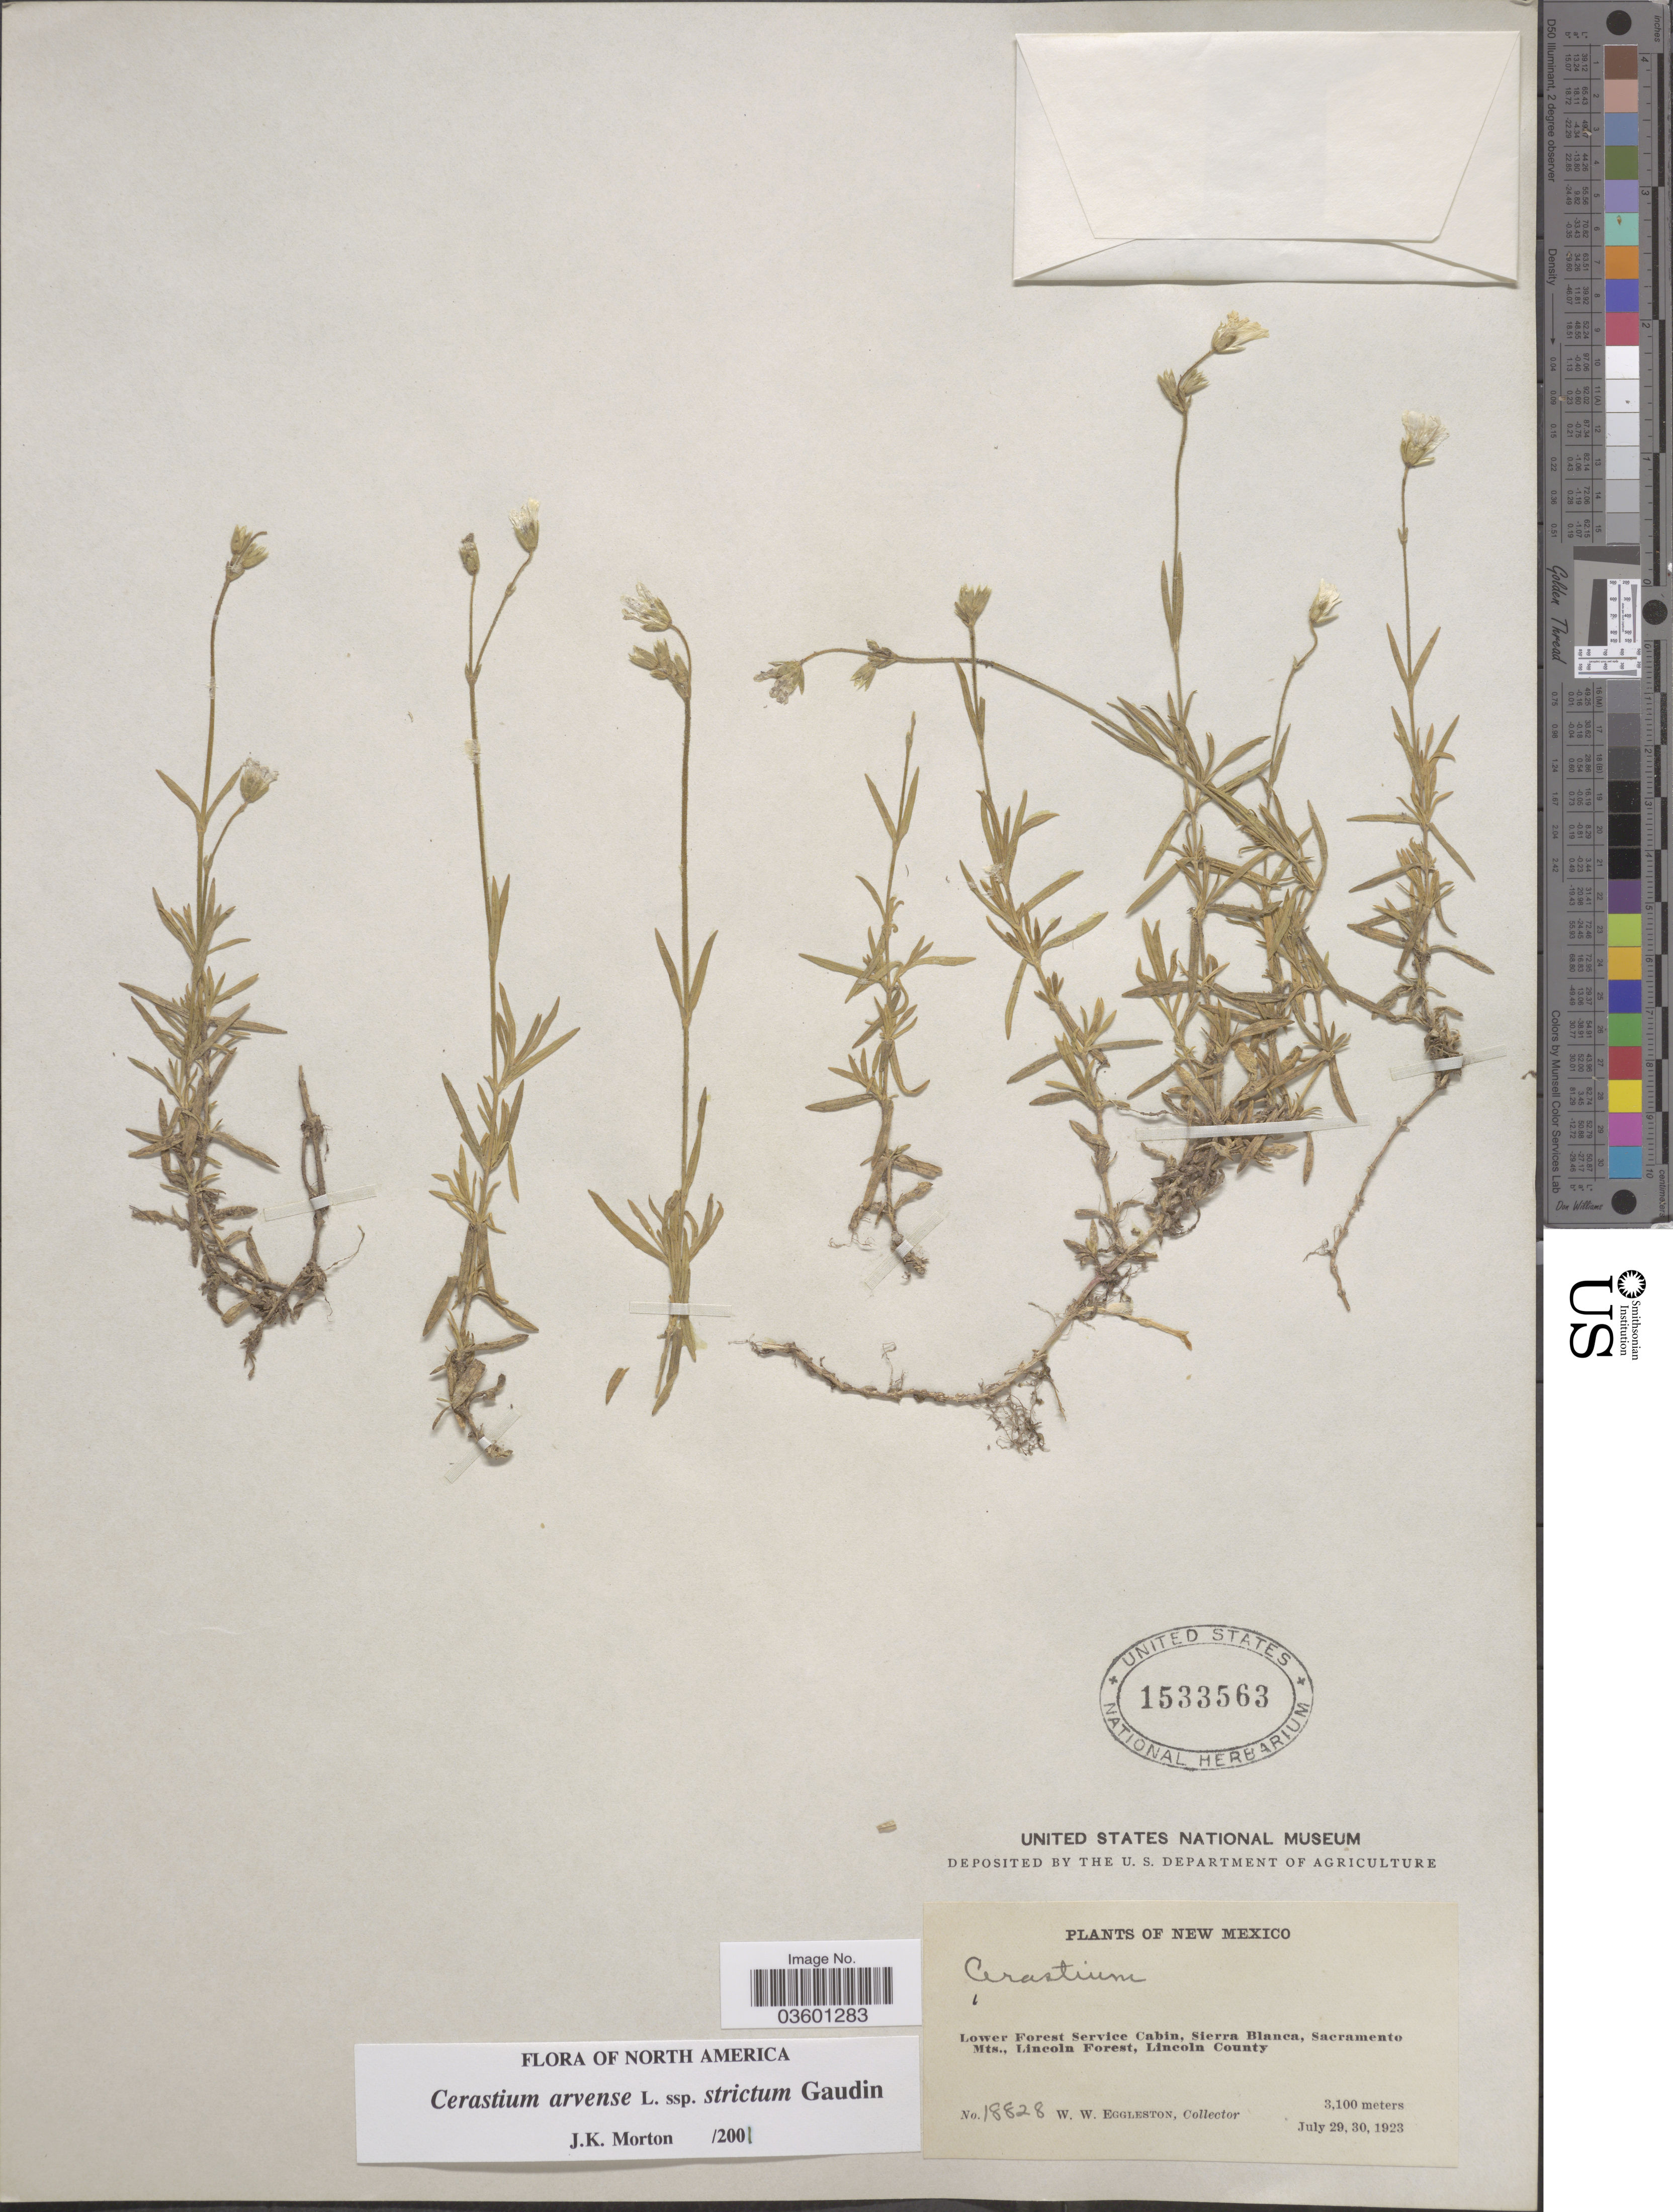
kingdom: Plantae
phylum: Tracheophyta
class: Magnoliopsida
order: Caryophyllales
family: Caryophyllaceae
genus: Cerastium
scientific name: Cerastium arvense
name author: L.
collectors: W. W. Eggleston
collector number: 18828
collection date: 1923-07-29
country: United States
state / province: New Mexico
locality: Lower Forest Service Cabin, Sierra Blanca, Sacramento Mts., Lincoln Forest, Lincoln County.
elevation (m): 3100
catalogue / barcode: US 1533563